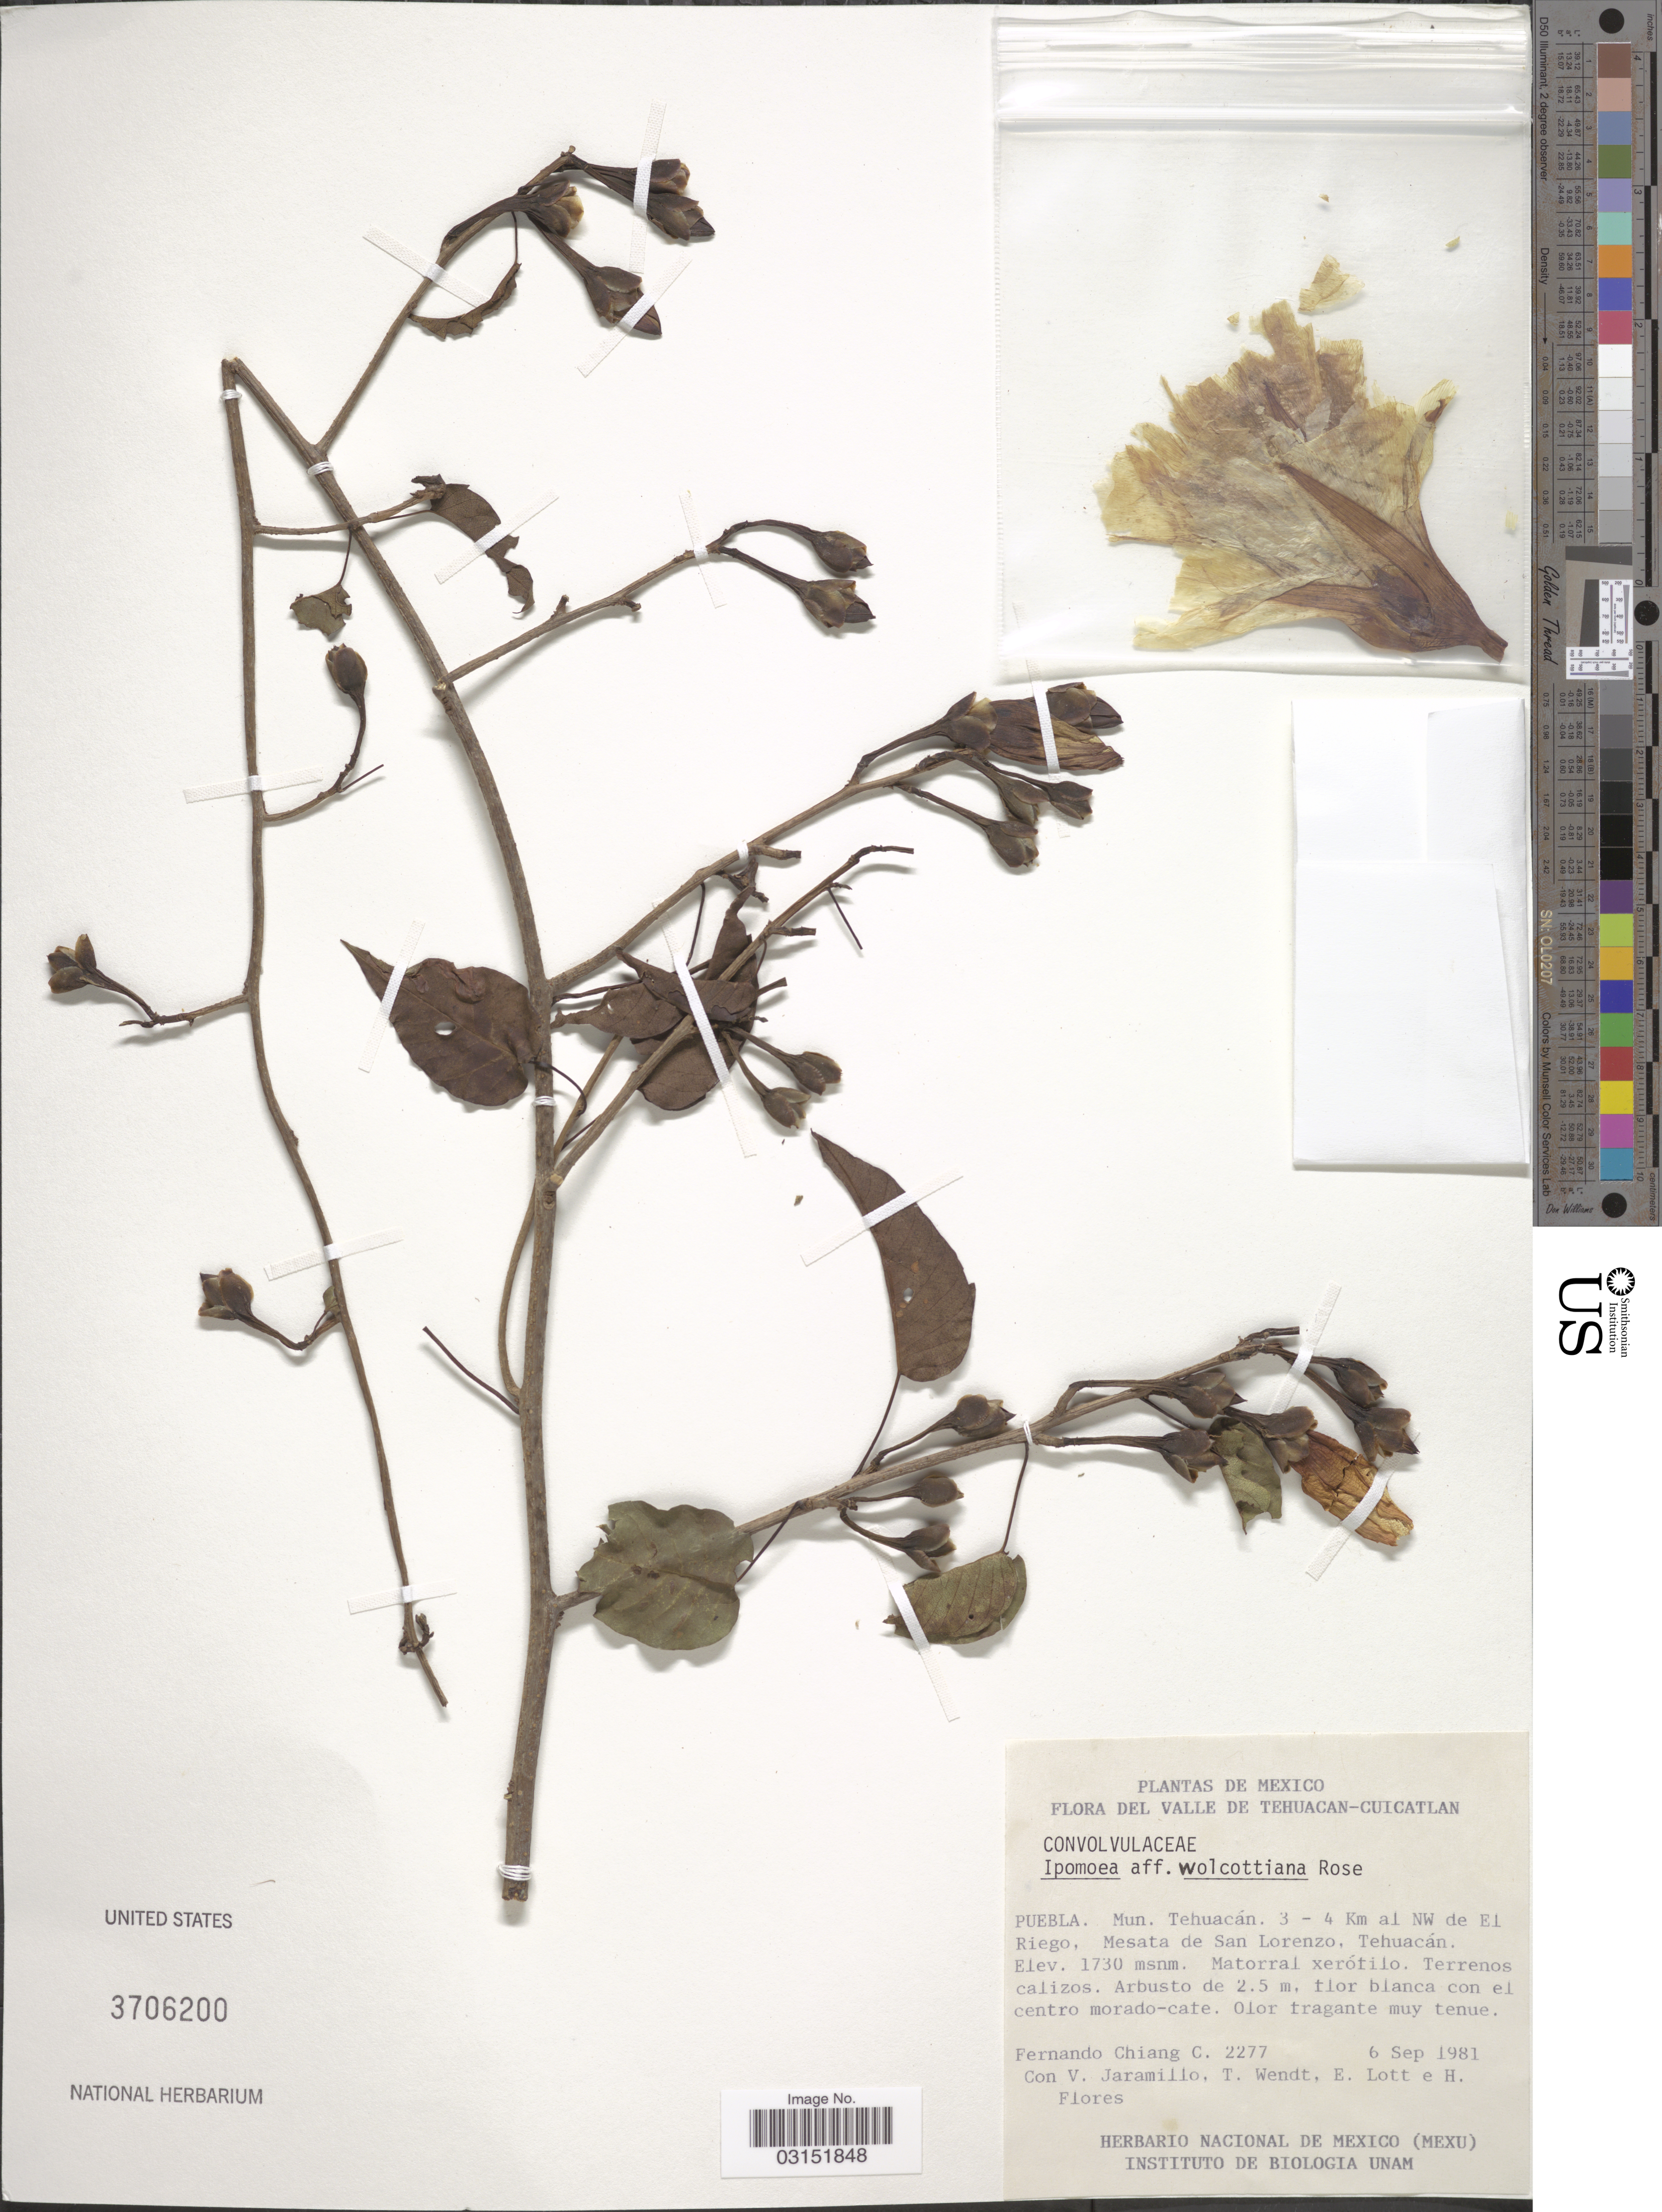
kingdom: Plantae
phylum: Tracheophyta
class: Magnoliopsida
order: Solanales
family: Convolvulaceae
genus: Ipomoea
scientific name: Ipomoea wolcottiana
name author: Rose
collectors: F. Chiang C., V. Jaramillo, T. L. Wendt, E. Lott & H. Flores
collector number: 2277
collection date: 1981-09-06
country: Mexico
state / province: Puebla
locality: Valle de Tehuacan-Cuicatlan. Mun. Tehuacán, 3-4 Km al NW de El Riego, Mesata de San Lorenzo, Tehuacán.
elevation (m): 1730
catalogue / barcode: US 3706200